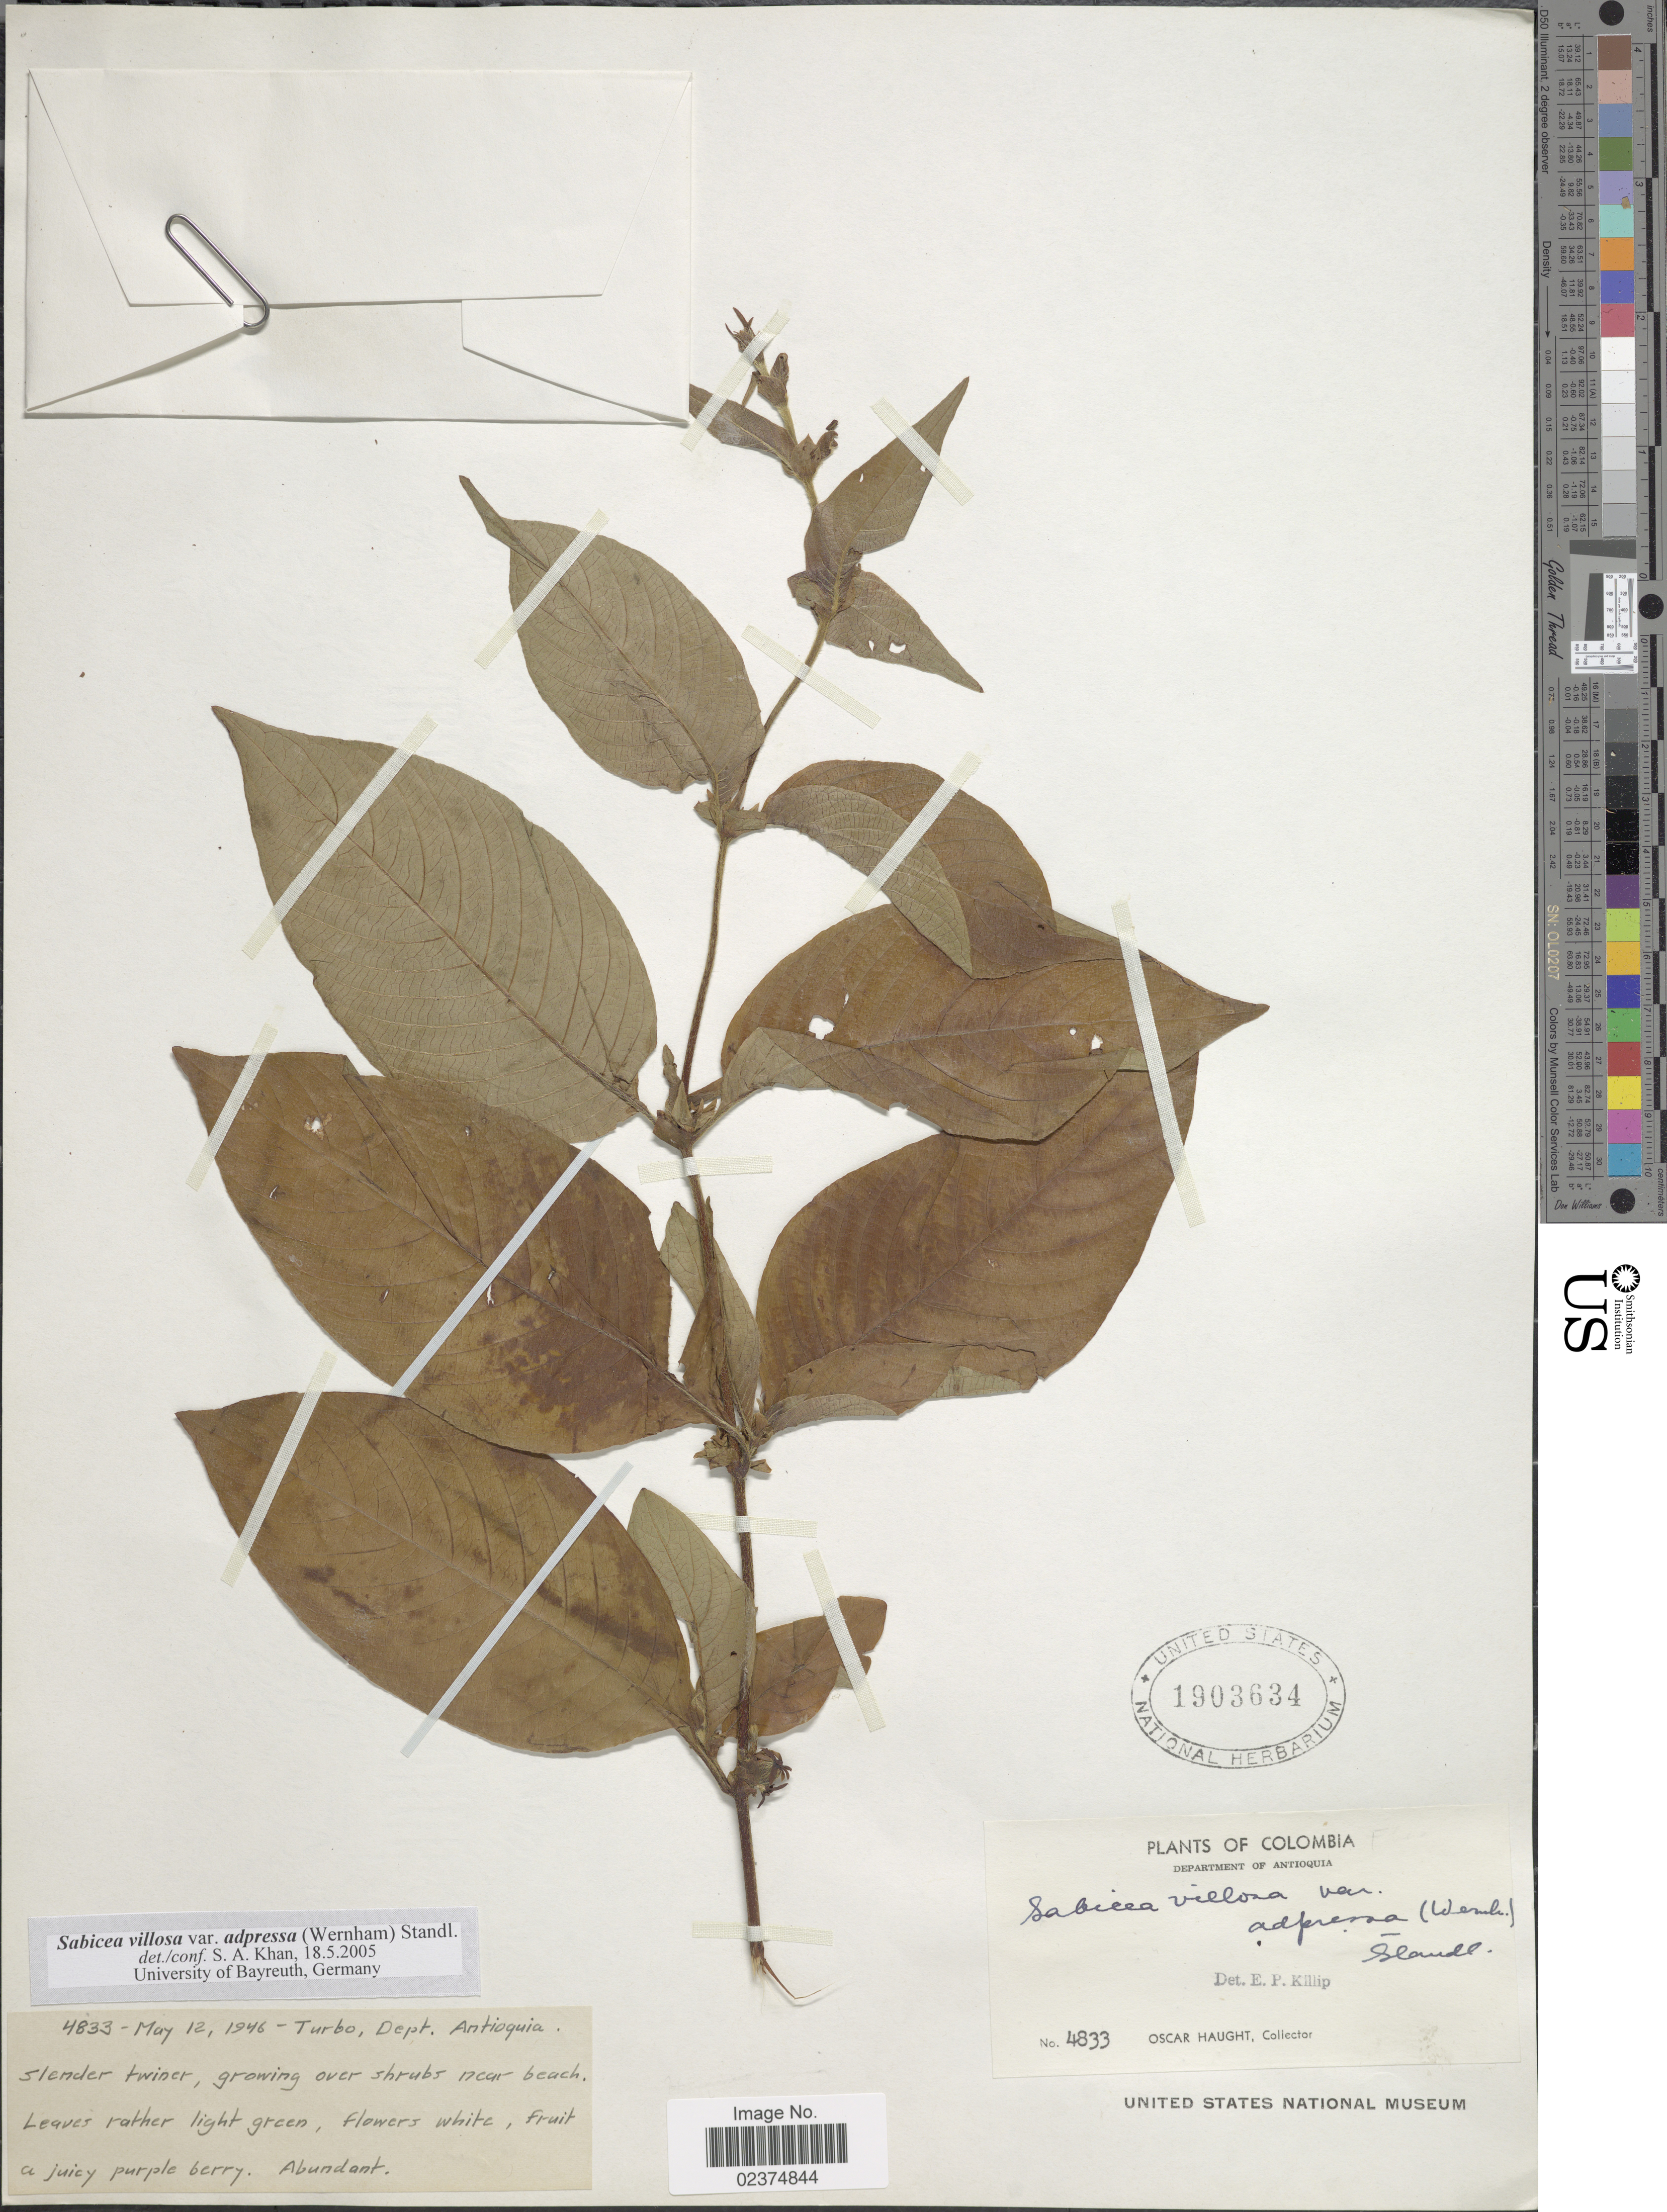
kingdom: Plantae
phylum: Tracheophyta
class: Magnoliopsida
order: Gentianales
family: Rubiaceae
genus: Sabicea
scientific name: Sabicea villosa var. adpressa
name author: (Wernham) Standl.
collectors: O. L. Haught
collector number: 4833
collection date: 1946-05-12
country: Colombia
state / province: Antioquia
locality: Department of Antioquia. Turbo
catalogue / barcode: US 1903634